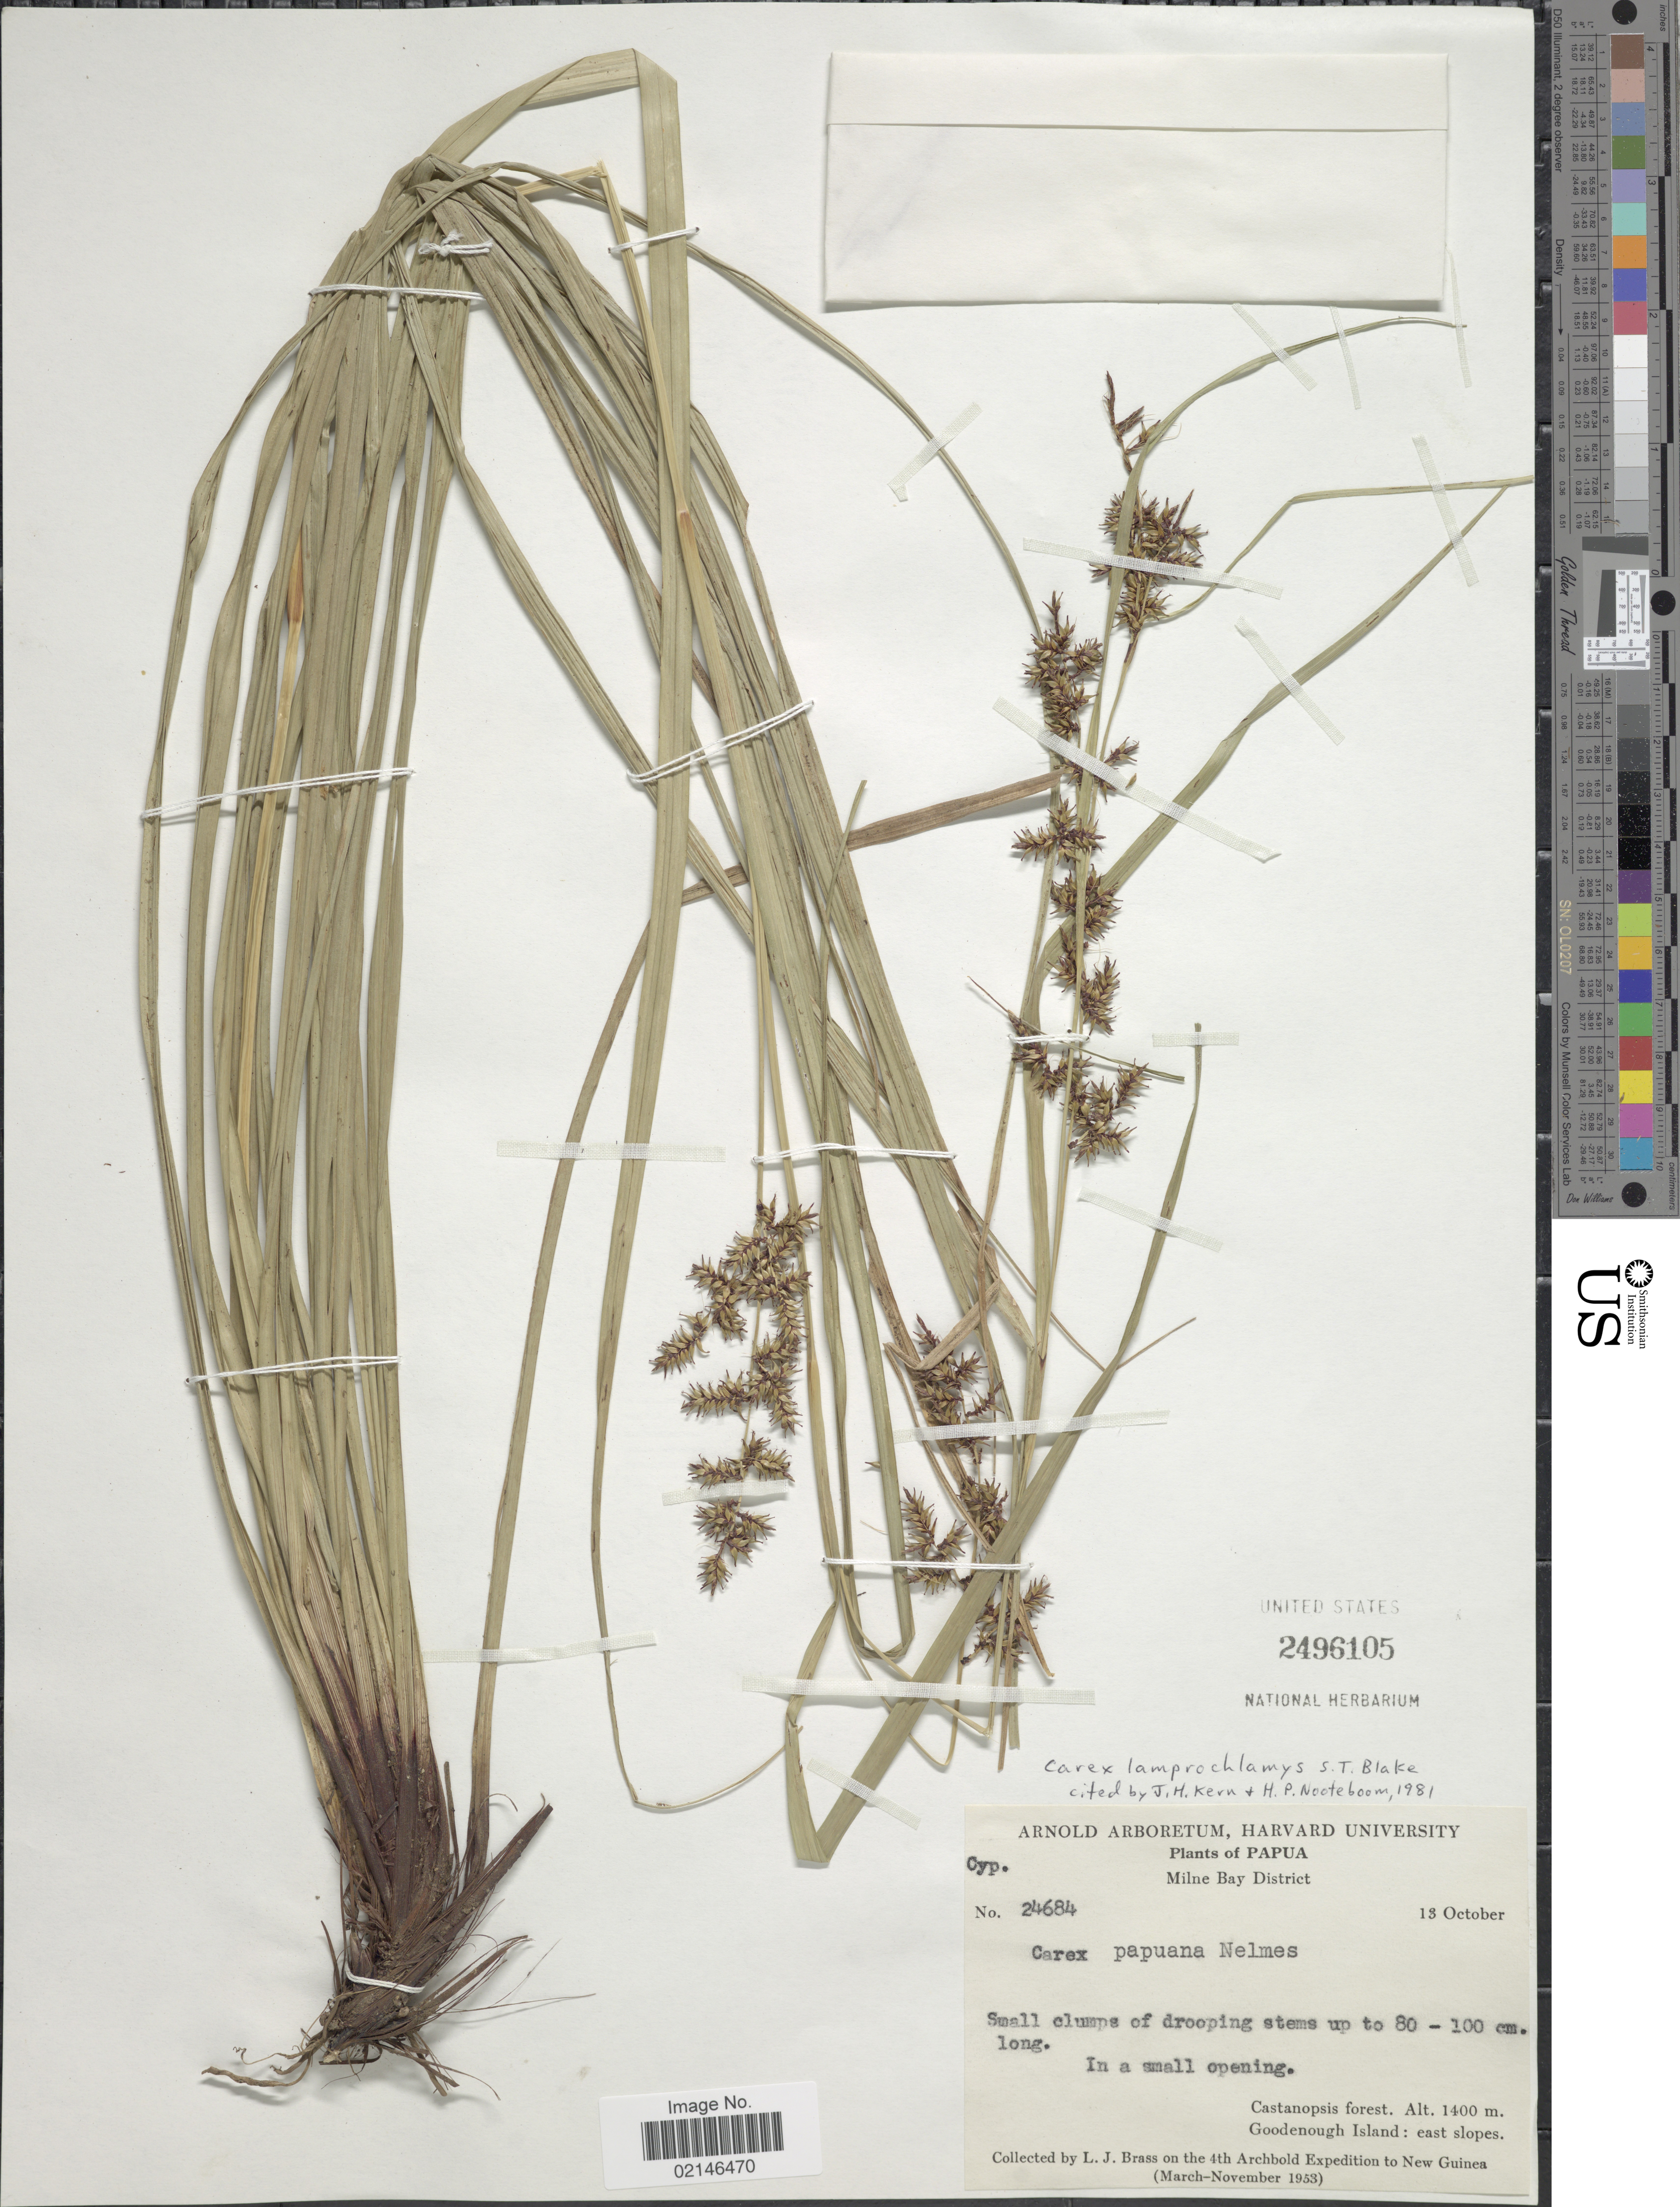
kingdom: Plantae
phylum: Tracheophyta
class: Liliopsida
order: Poales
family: Cyperaceae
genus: Carex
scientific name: Carex lamprochlamys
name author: S.T. Blake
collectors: L. J. Brass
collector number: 24684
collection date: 1953-10-13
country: Papua New Guinea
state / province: Milne Bay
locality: Papua, Castanopsis forest, Goodenough Island: east slopes, New Guinea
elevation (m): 1400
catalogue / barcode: US 2496105